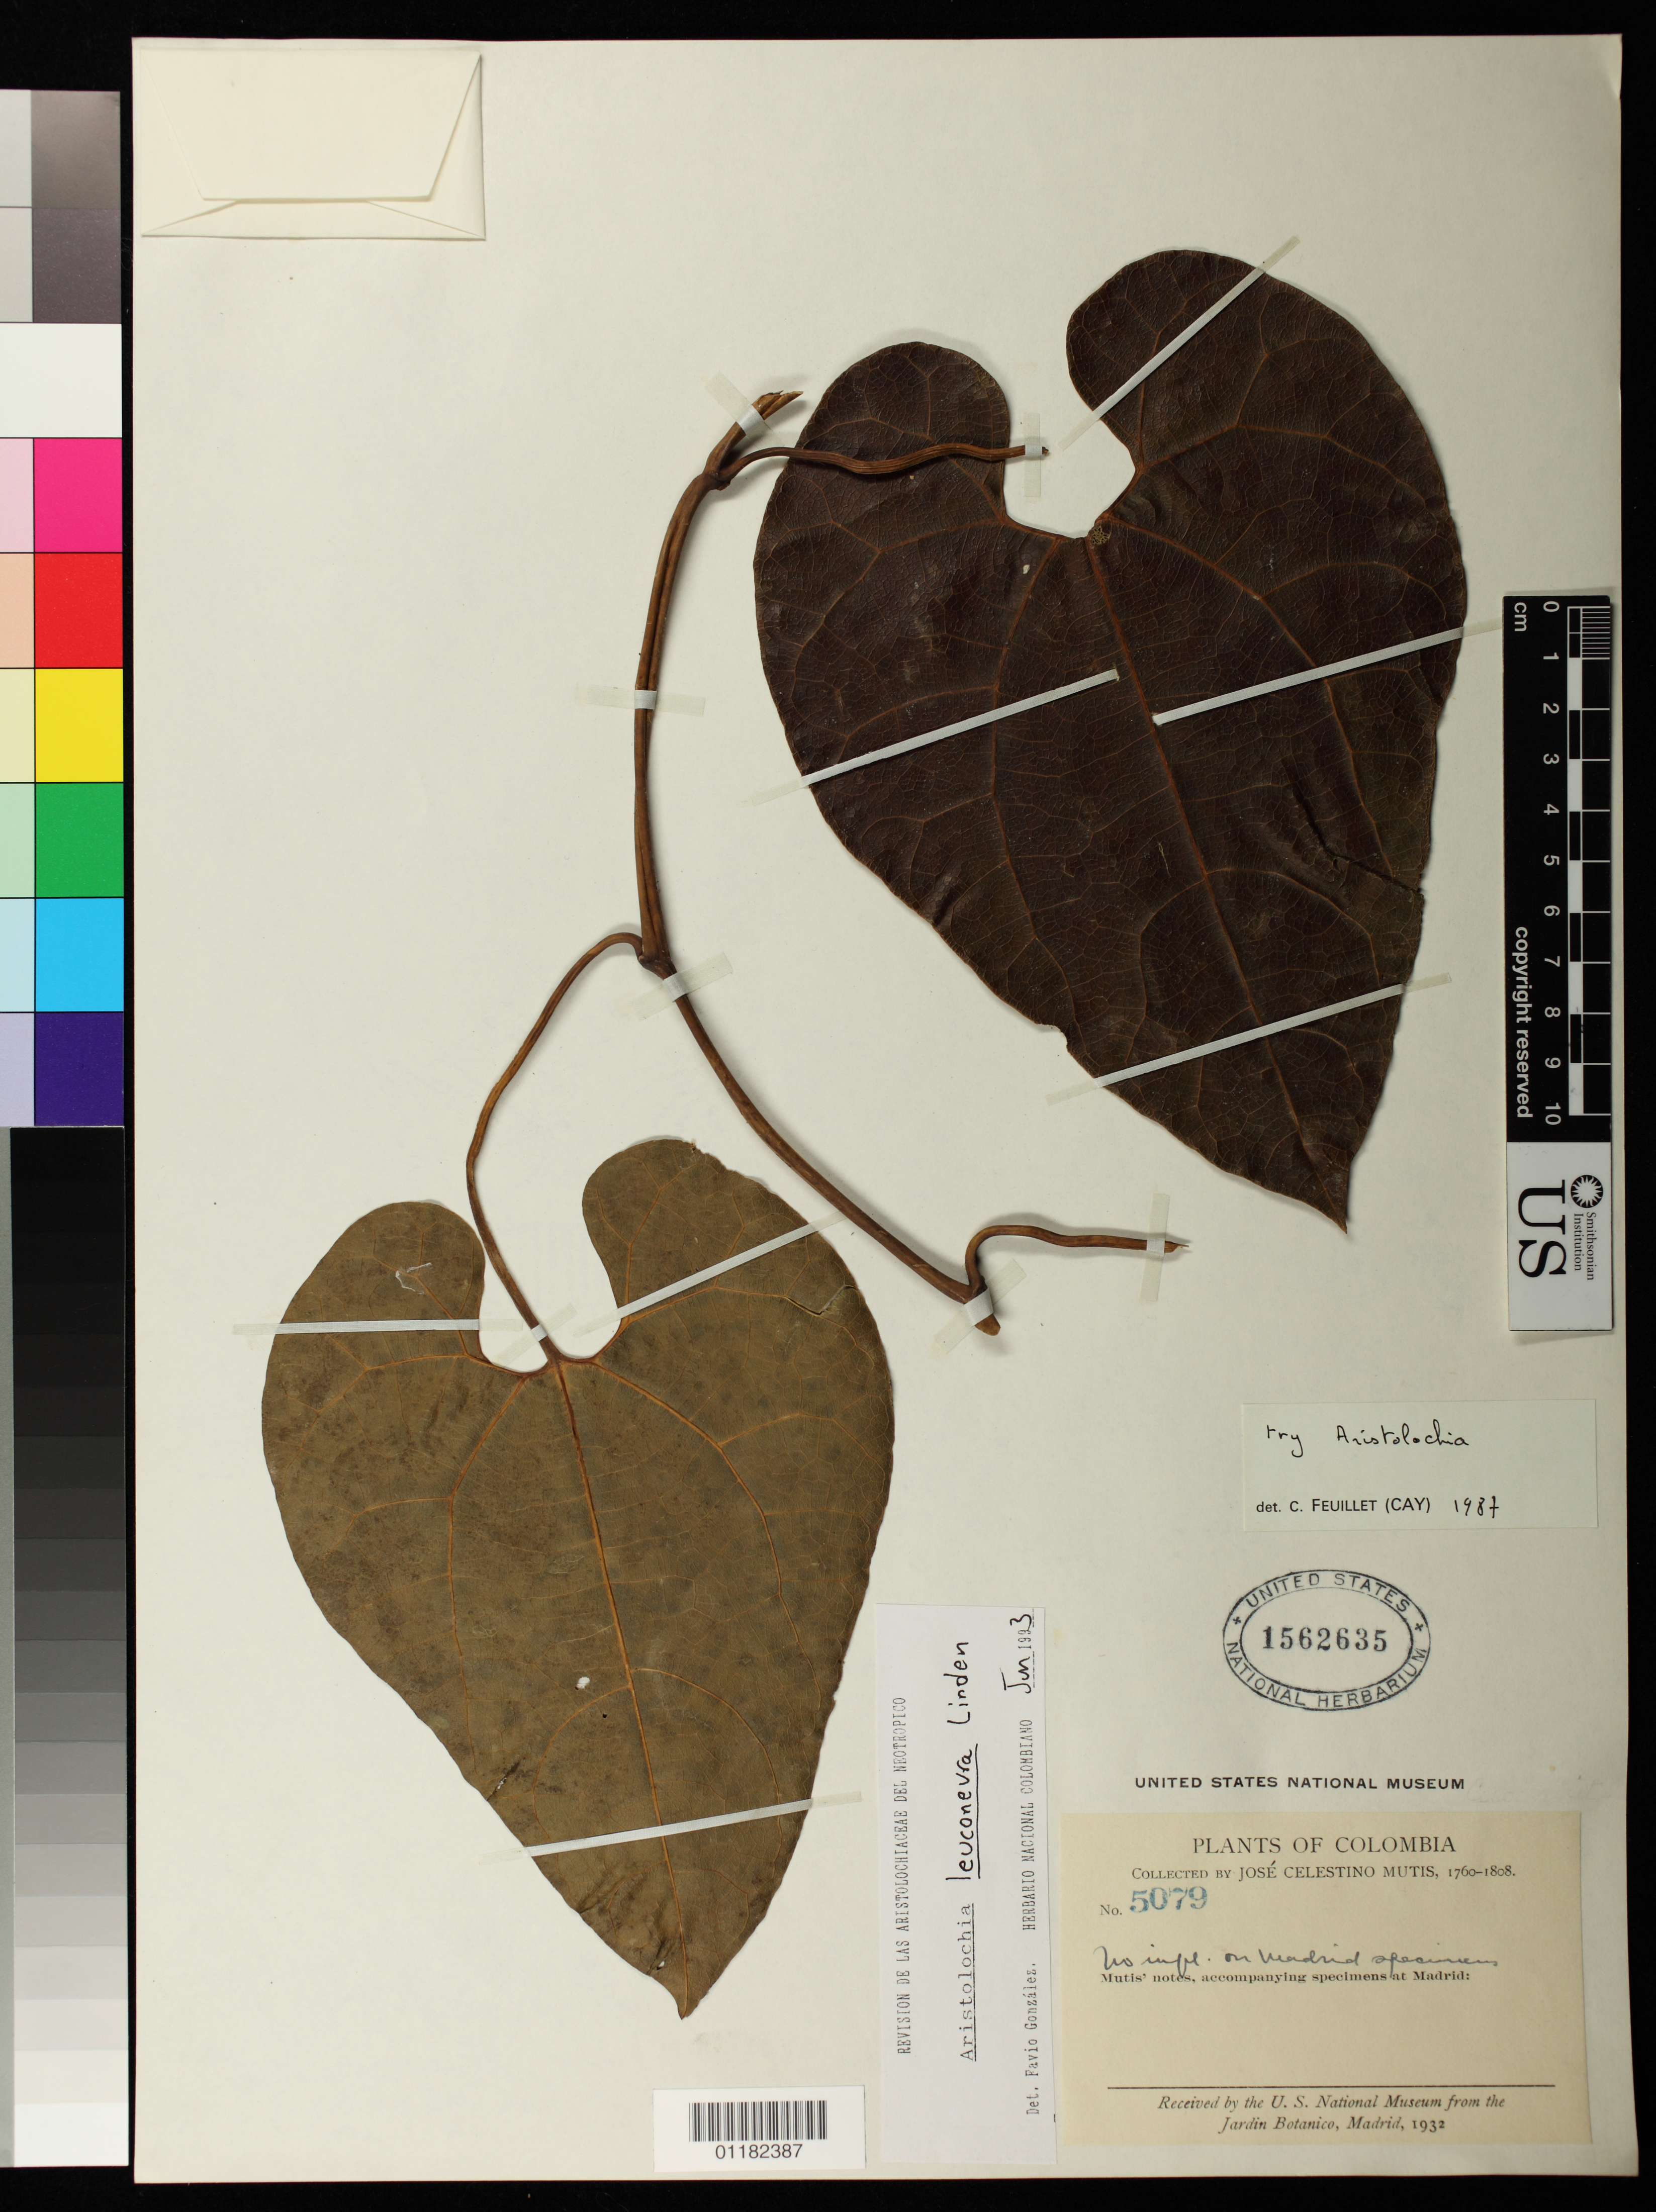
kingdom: Plantae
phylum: Tracheophyta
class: Magnoliopsida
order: Piperales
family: Aristolochiaceae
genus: Aristolochia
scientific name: Aristolochia leuconeura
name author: Linden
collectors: J. C. B. Mutis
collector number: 5079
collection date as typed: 1760 to 1808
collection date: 1760/1808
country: Colombia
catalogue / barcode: US 1562635